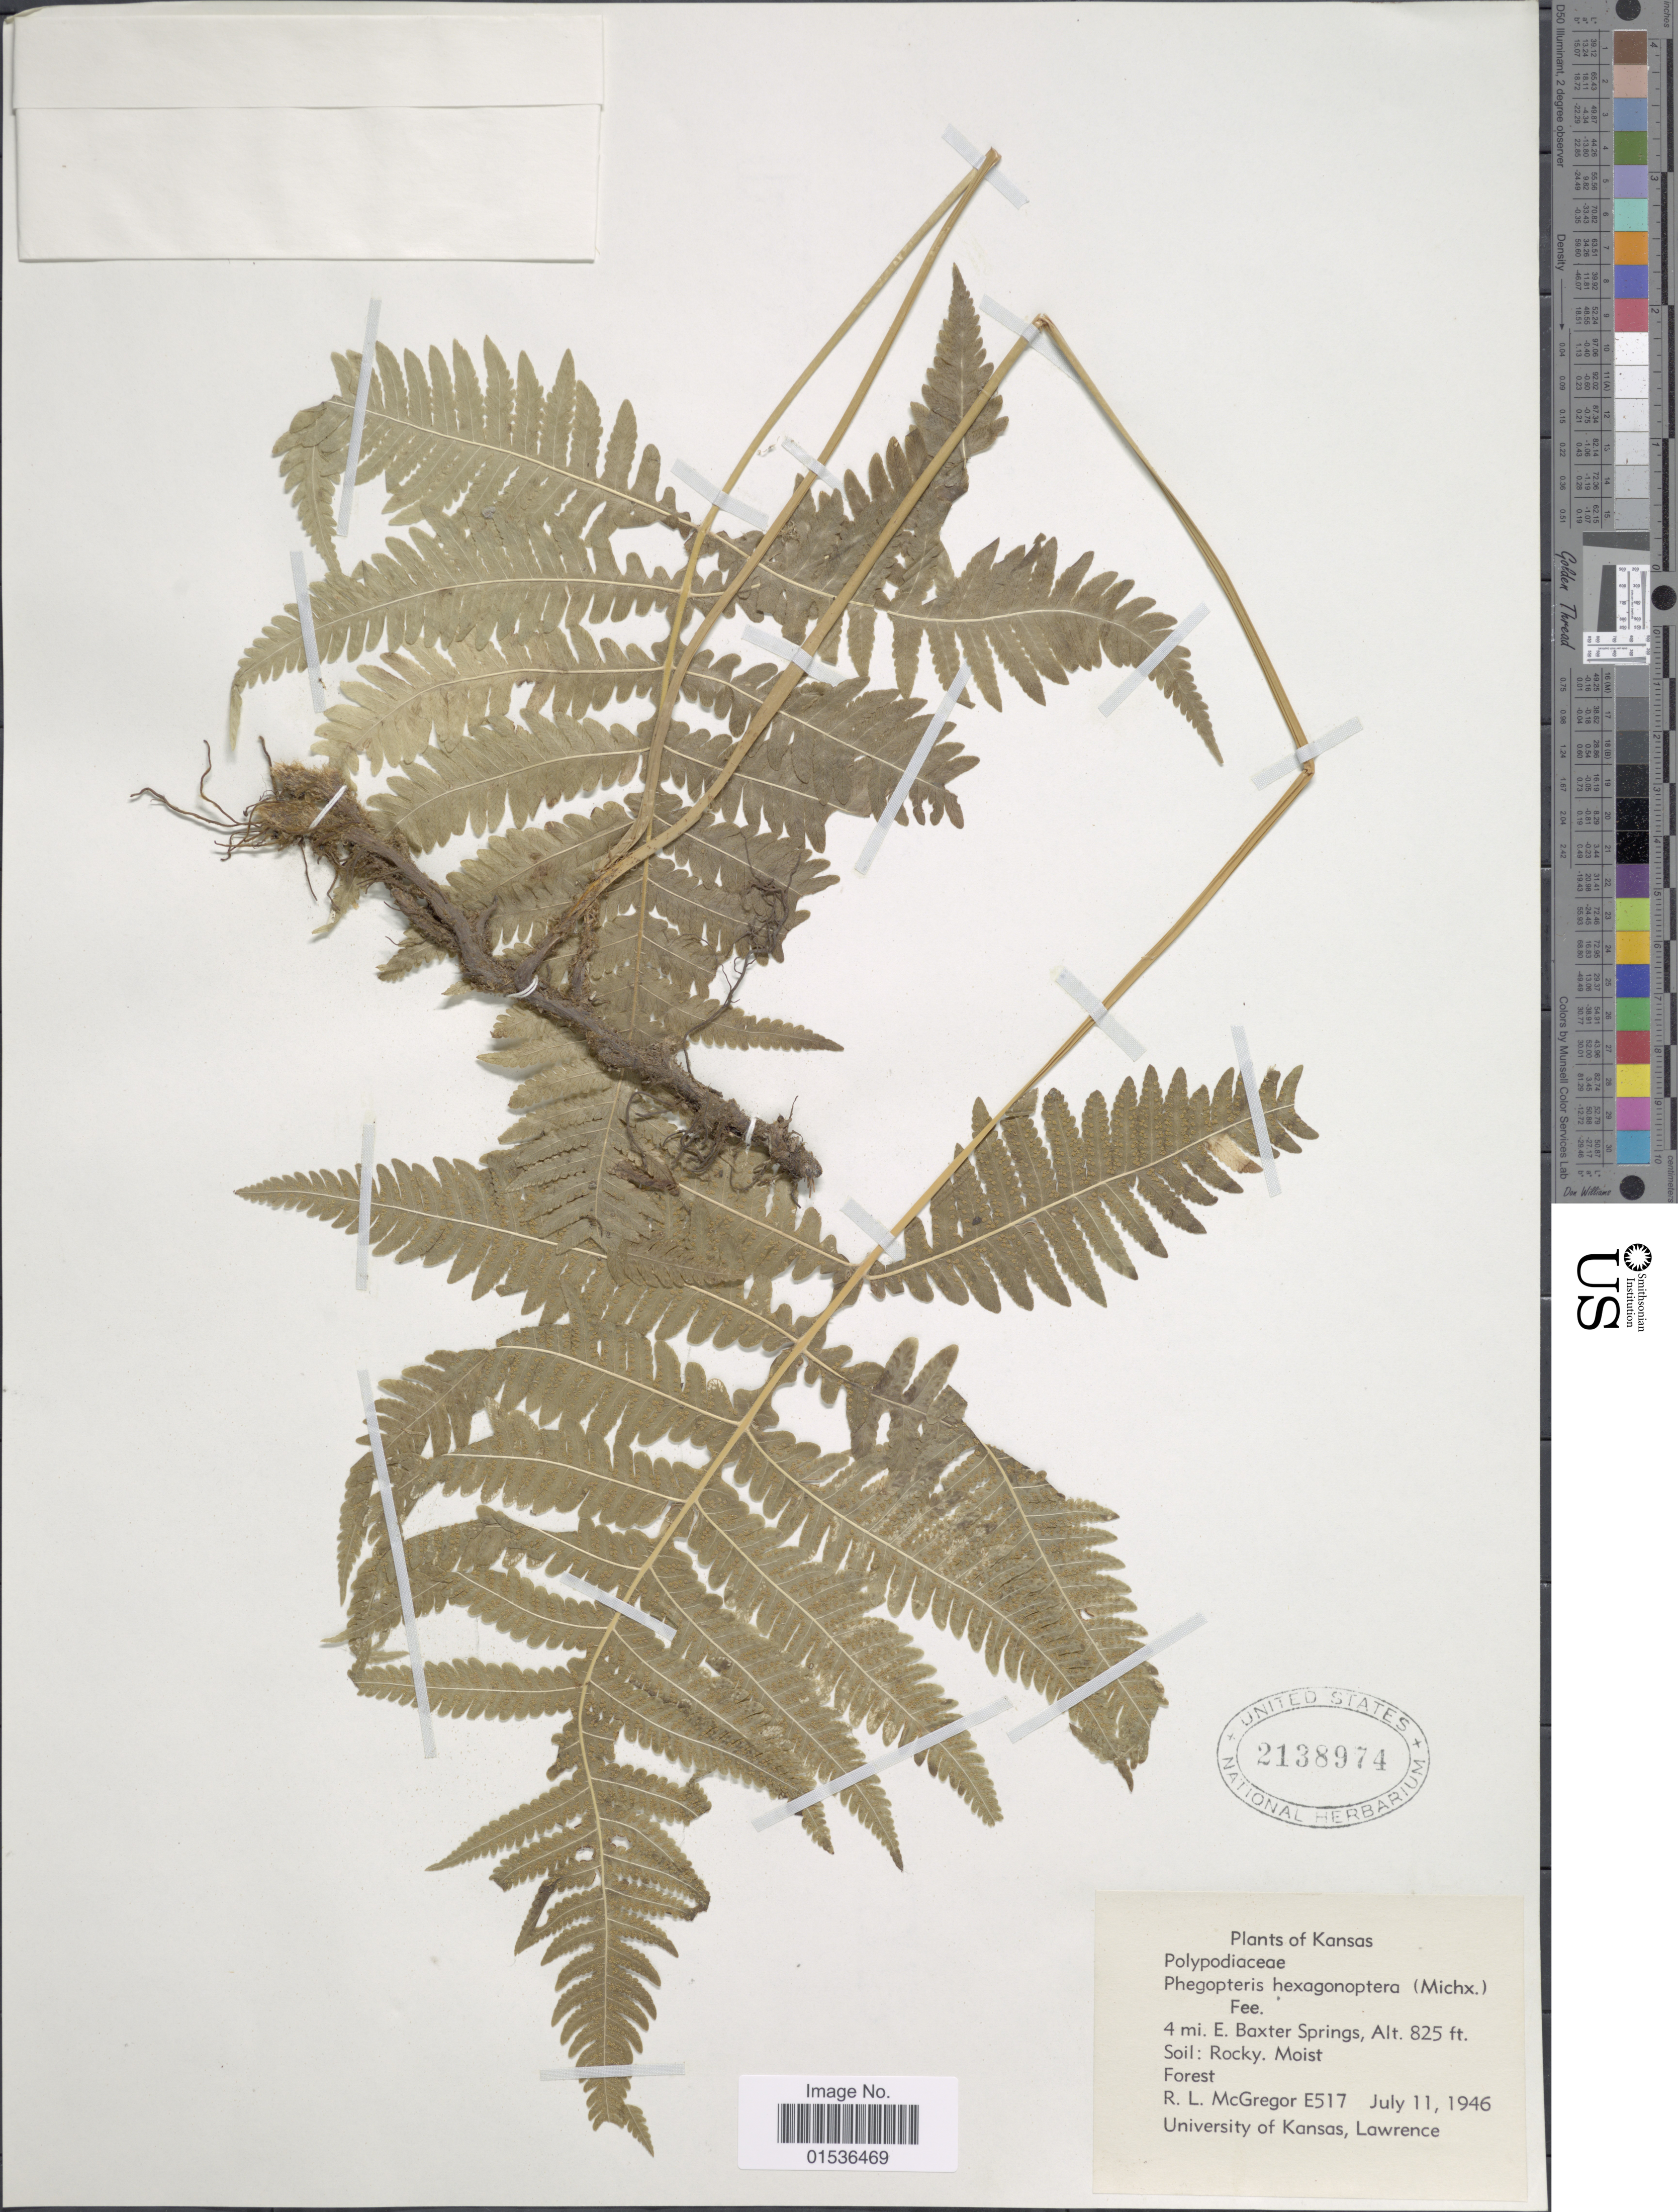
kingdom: Plantae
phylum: Tracheophyta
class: Polypodiopsida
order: Polypodiales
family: Thelypteridaceae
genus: Phegopteris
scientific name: Phegopteris hexagonoptera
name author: (Michx.) Fée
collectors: R. McGregor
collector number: E517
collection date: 1946-07-11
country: United States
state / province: Kansas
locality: Kansas, 4 mi. E. Baxter Springs.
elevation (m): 251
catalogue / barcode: US 2138974